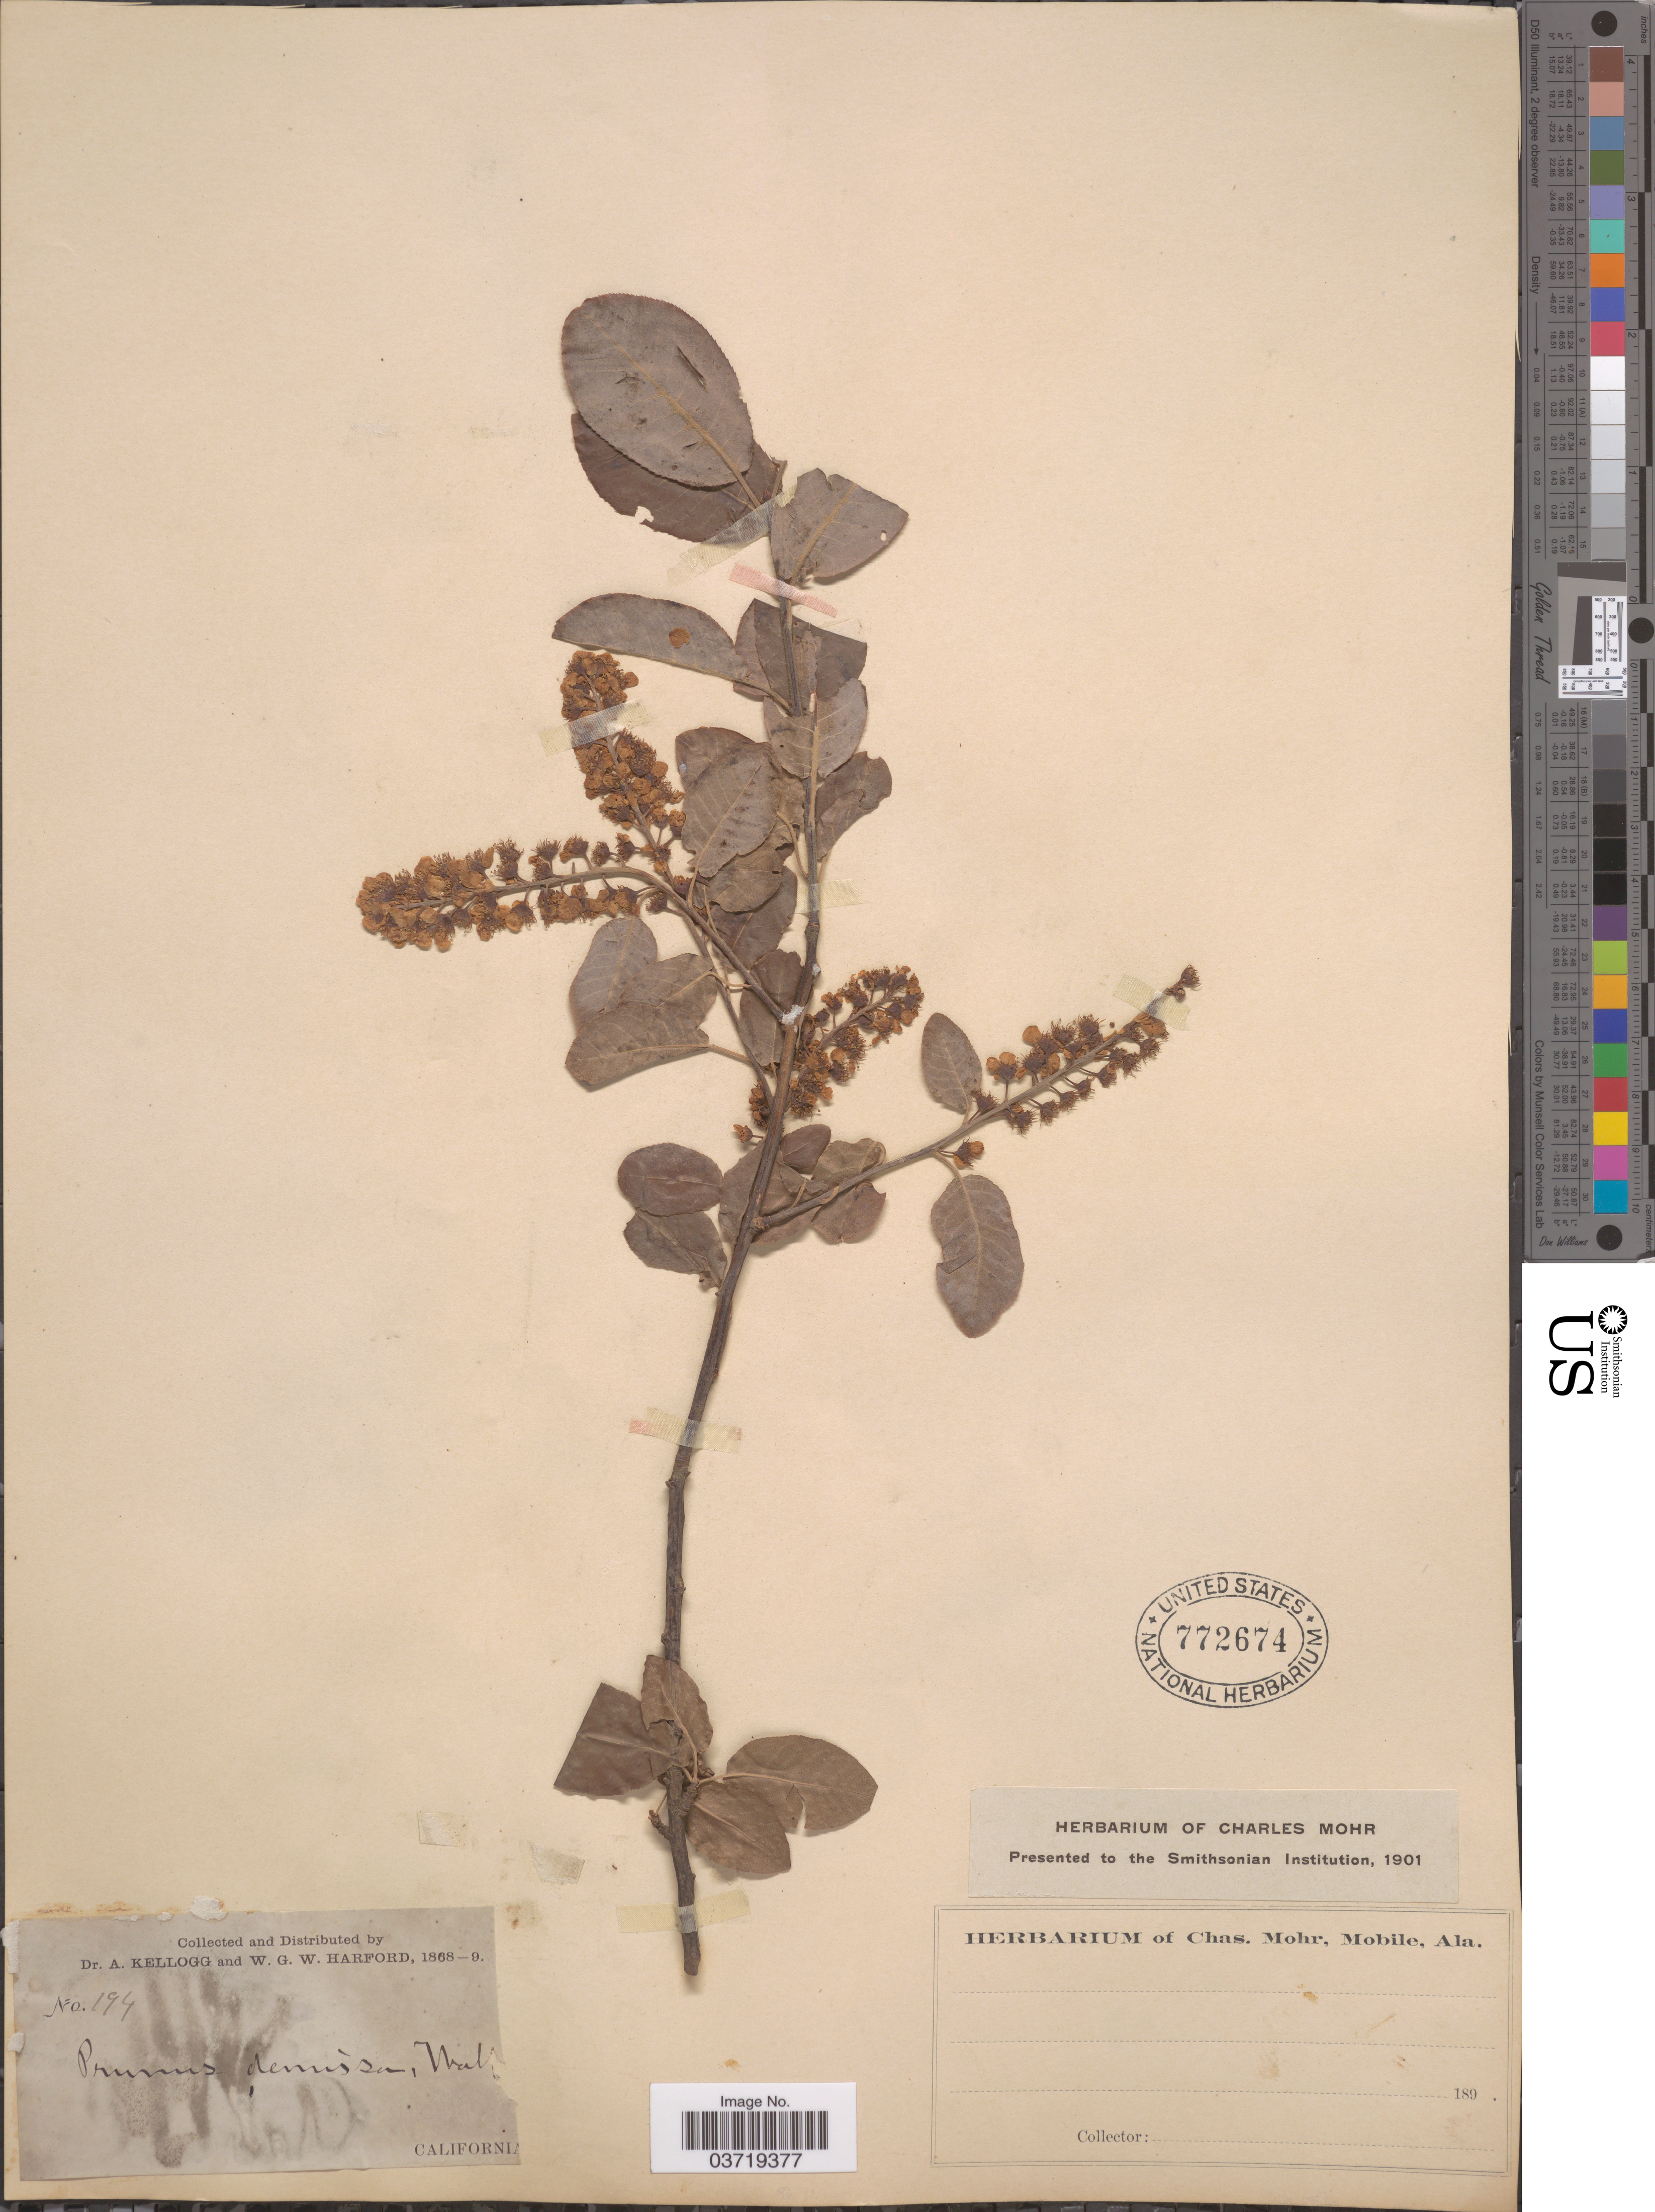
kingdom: Plantae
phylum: Tracheophyta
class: Magnoliopsida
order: Rosales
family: Rosaceae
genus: Prunus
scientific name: Prunus virginiana var. demissa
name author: (Nutt.) Torr.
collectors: A. Kellogg & W. G. W. Harford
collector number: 194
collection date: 1868/1869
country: United States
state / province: California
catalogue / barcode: US 772674